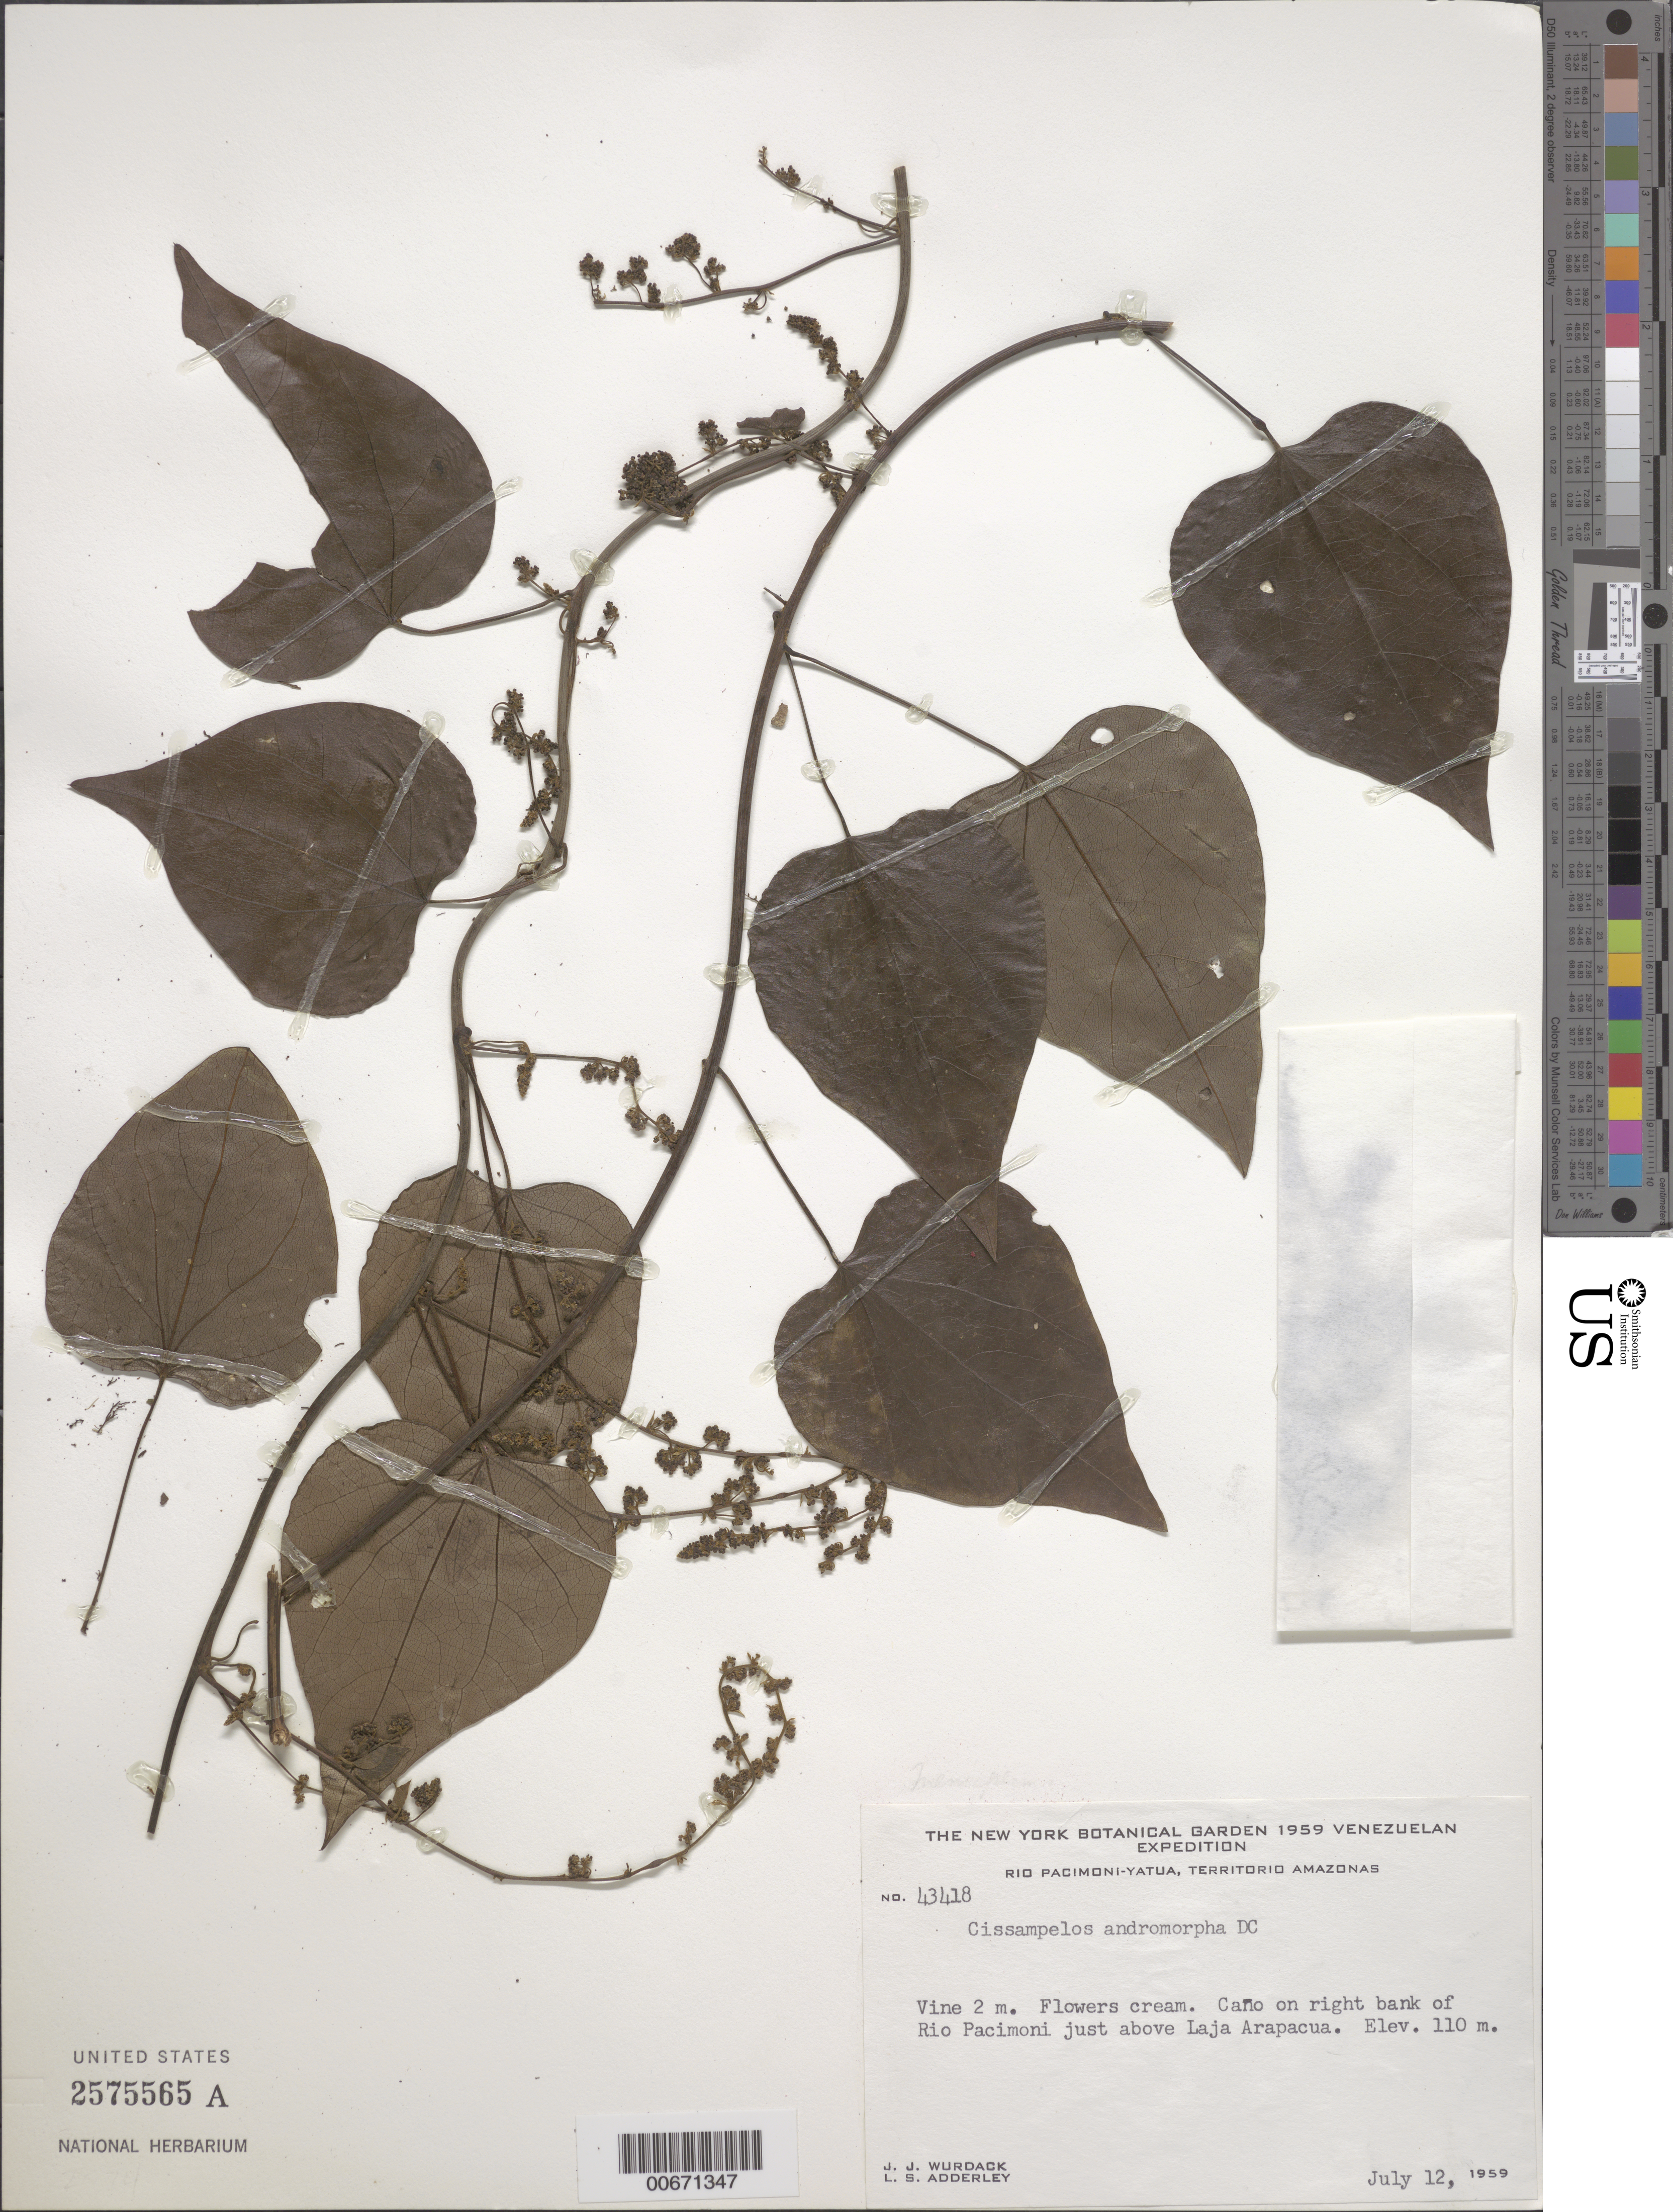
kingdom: Plantae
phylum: Tracheophyta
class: Magnoliopsida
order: Ranunculales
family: Menispermaceae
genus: Cissampelos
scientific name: Cissampelos andromorpha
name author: DC.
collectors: J. J. Wurdack & L. S. Adderley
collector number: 43418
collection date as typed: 12-Jul-59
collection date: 1959-07-12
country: Venezuela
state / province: Amazonas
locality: Río Pacimoni, above Laja Arapacua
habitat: Caño on river bank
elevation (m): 110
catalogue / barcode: US 2575565A